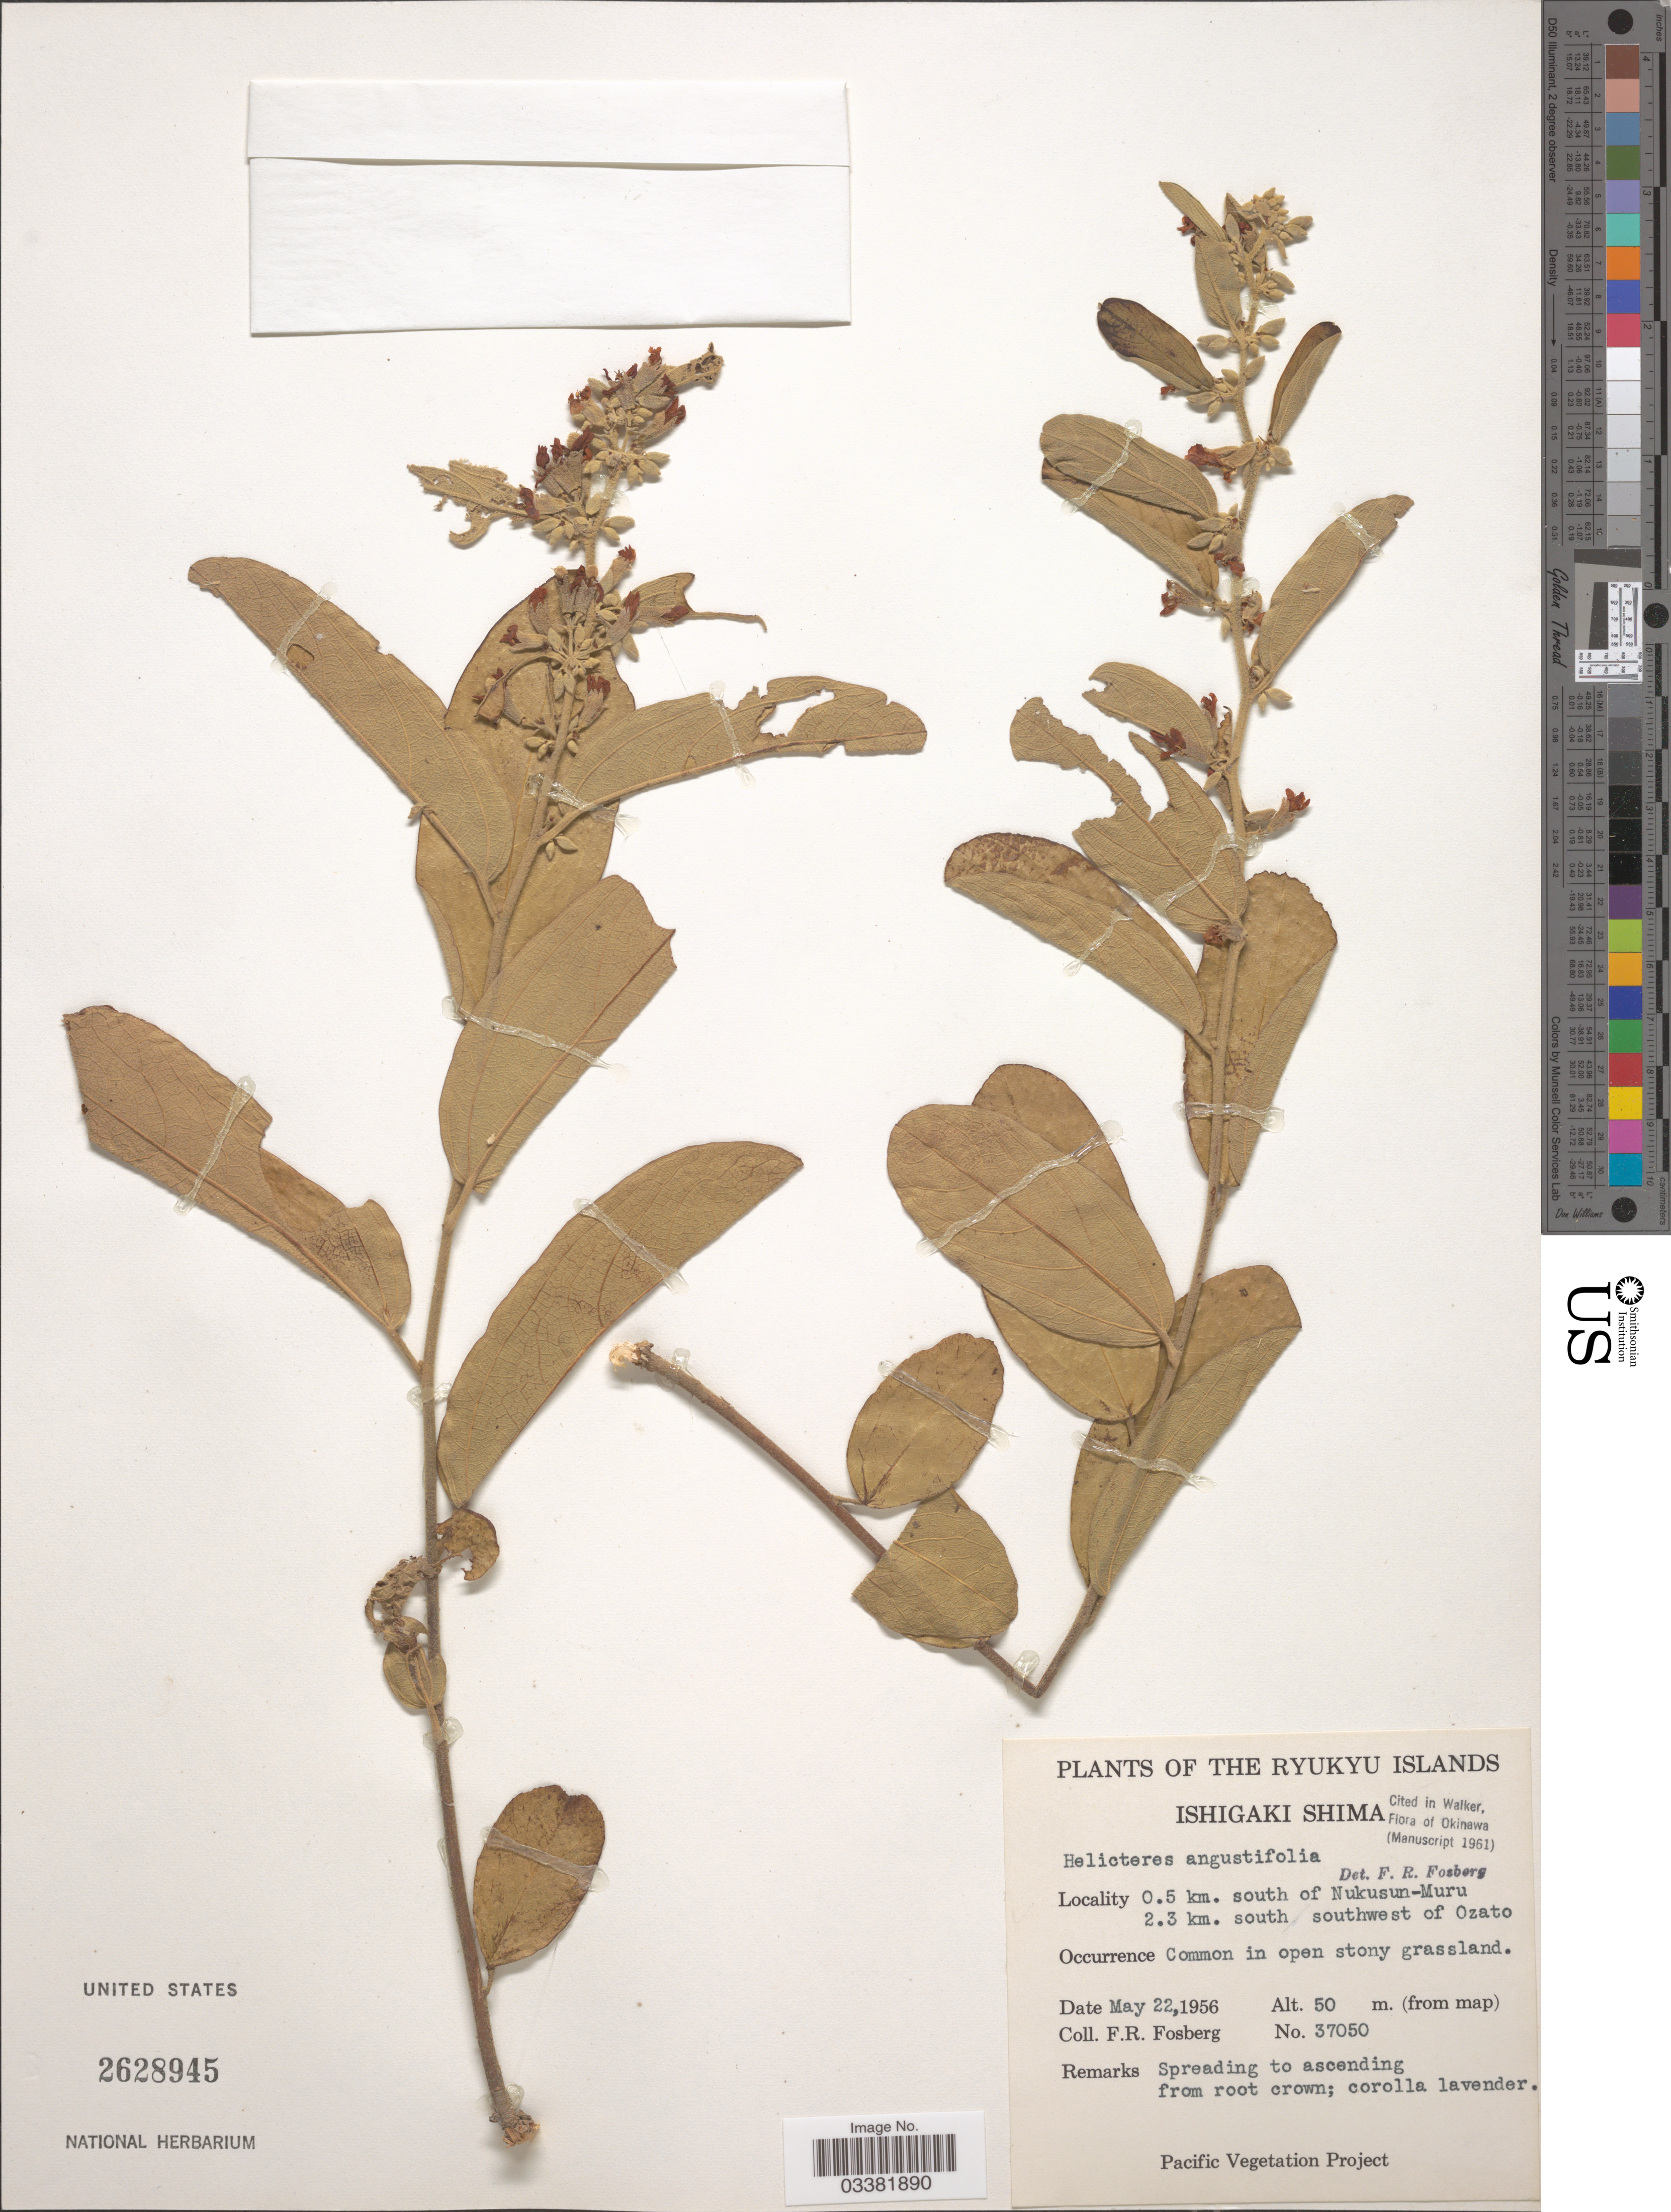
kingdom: Plantae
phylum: Tracheophyta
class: Magnoliopsida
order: Malvales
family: Malvaceae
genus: Helicteres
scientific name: Helicteres angustifolia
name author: L.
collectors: F. R. Fosberg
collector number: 37050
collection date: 1956-05-22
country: Japan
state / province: Okinawa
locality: The Ryukyu Islands. Ishigaki Shima. 0.5 km. south of Nukusun-Muru. 2.3 km. south southwest of Ozato.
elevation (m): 50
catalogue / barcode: US 2628945